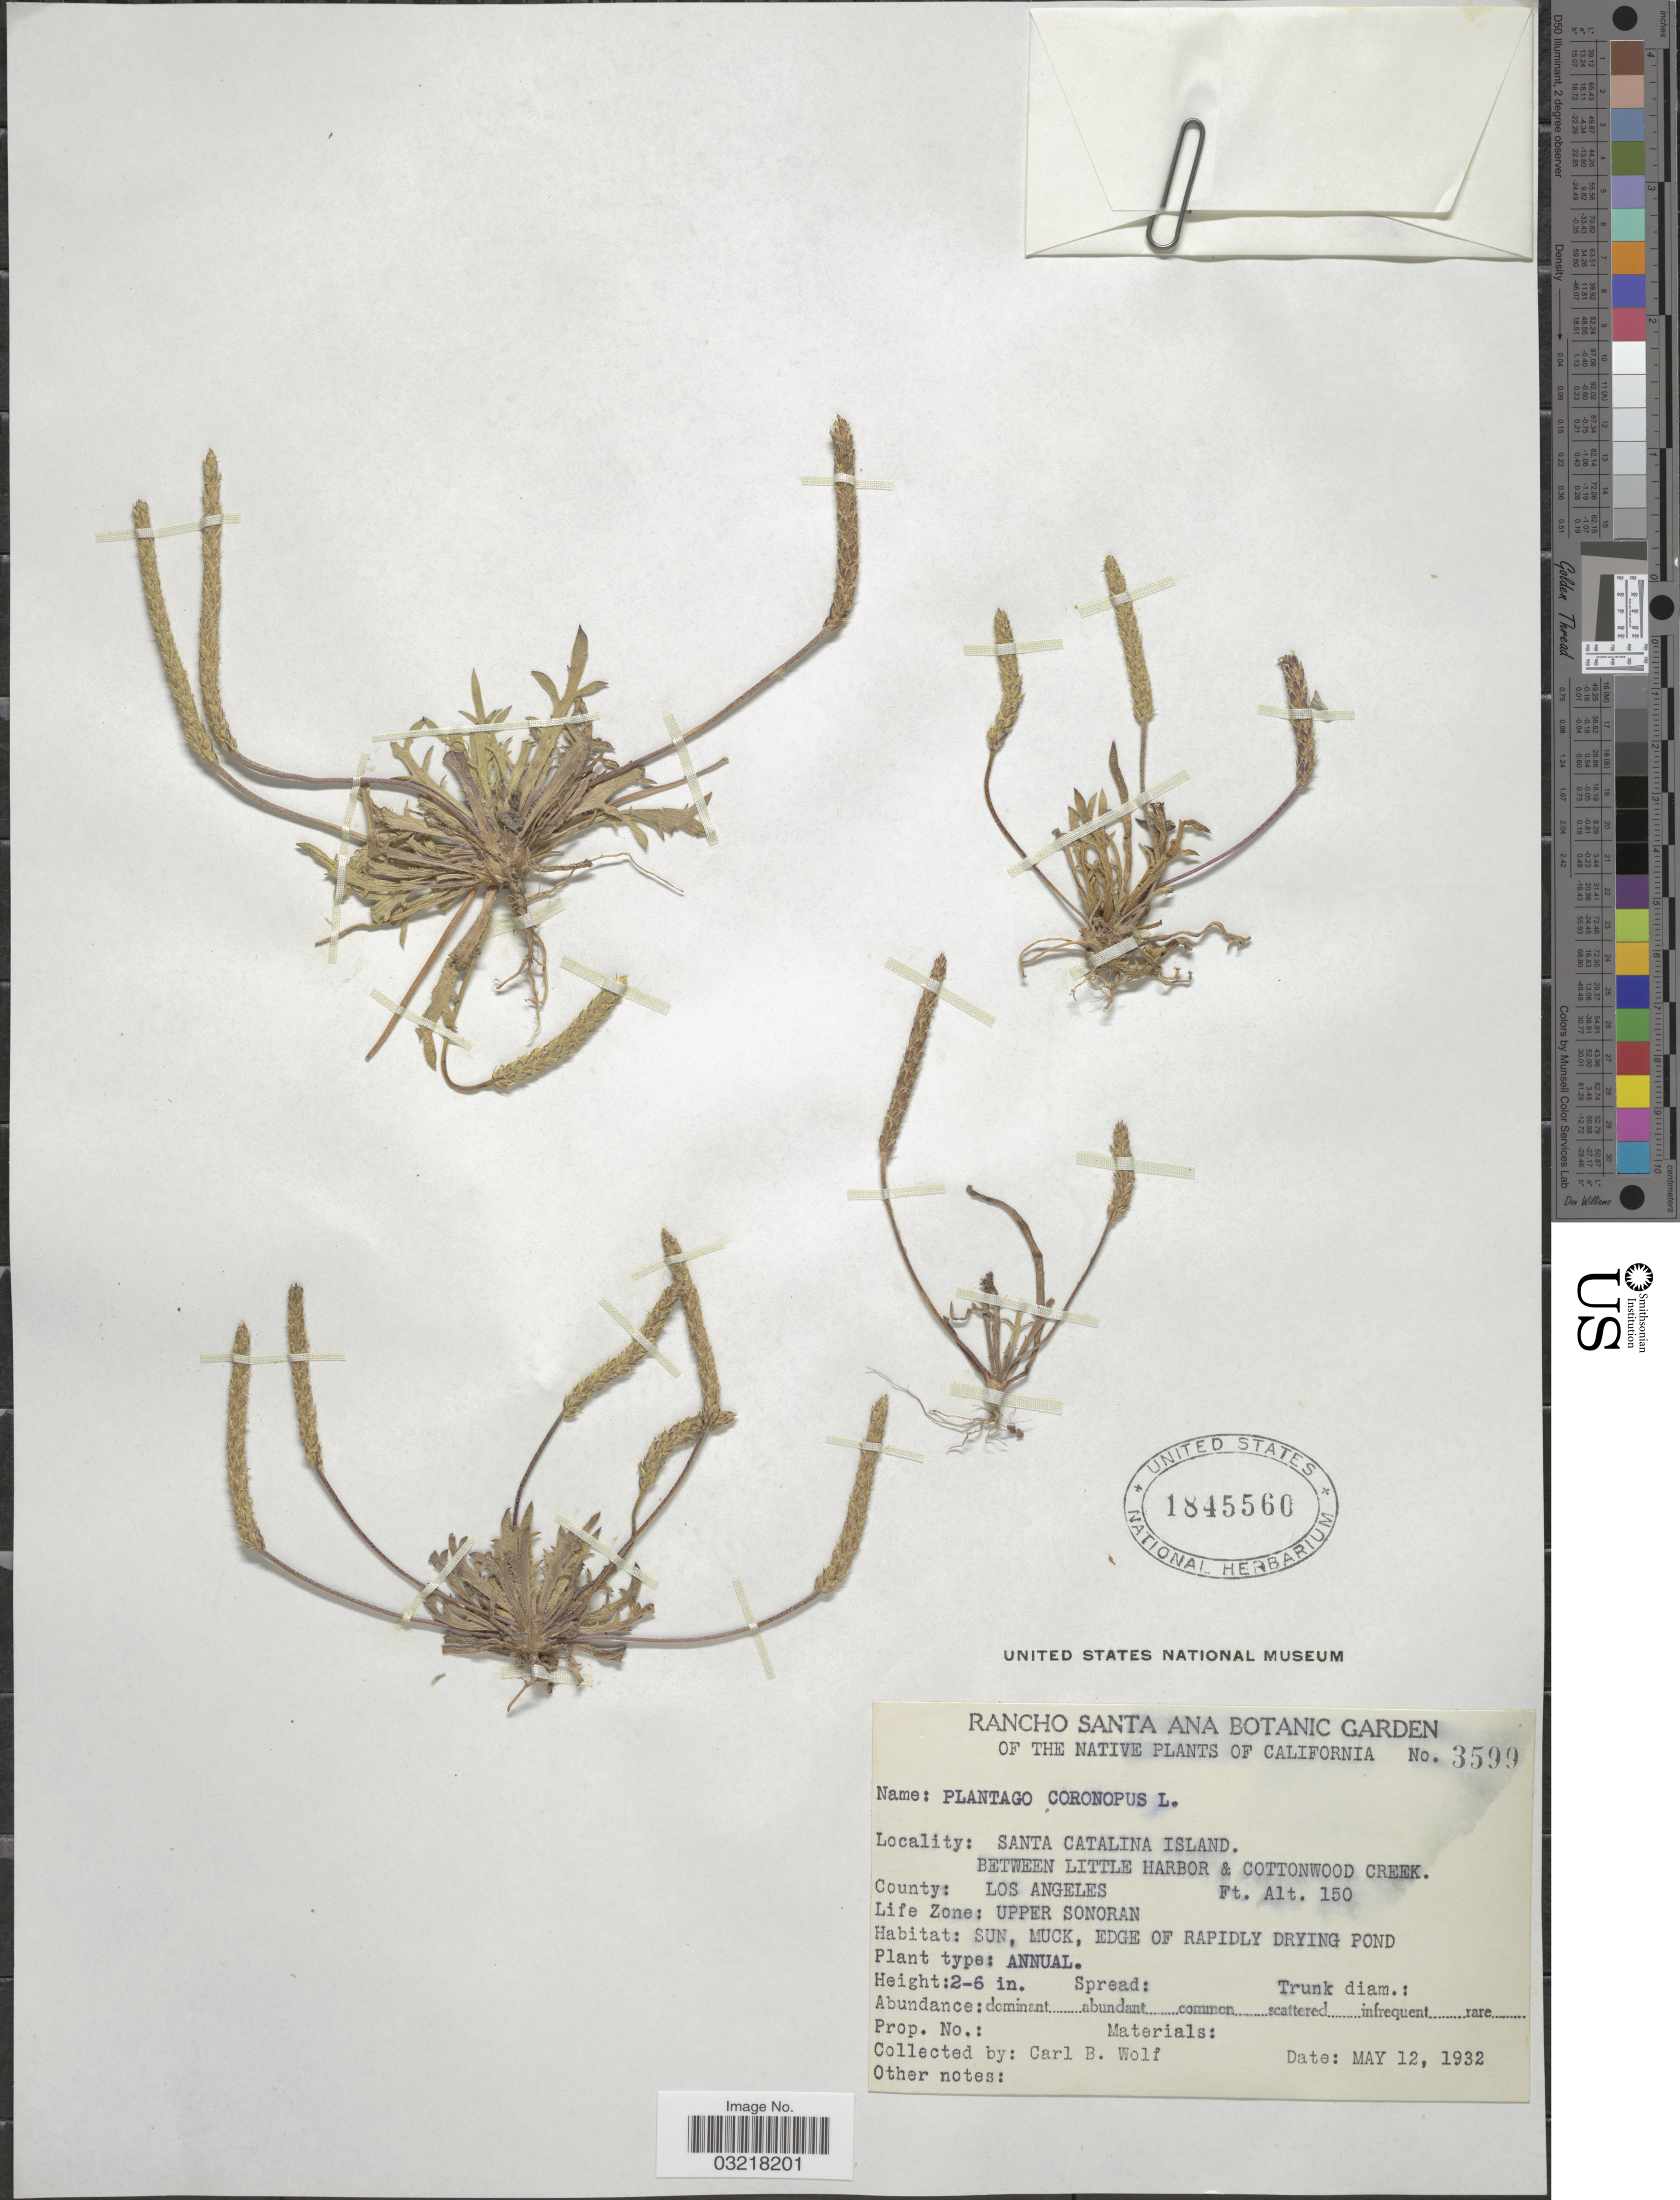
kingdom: Plantae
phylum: Tracheophyta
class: Magnoliopsida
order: Lamiales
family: Plantaginaceae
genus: Plantago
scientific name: Plantago coronopus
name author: L.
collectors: C. B. Wolf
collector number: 3599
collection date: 1932-05-12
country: United States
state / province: California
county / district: Los Angeles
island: Santa Catalina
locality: Santa Catalina Island. Between Little Harbor & Cottonwood Creek. County: Los Angeles. Life Zone: Upper Sonoran.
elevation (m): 46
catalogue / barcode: US 1845560